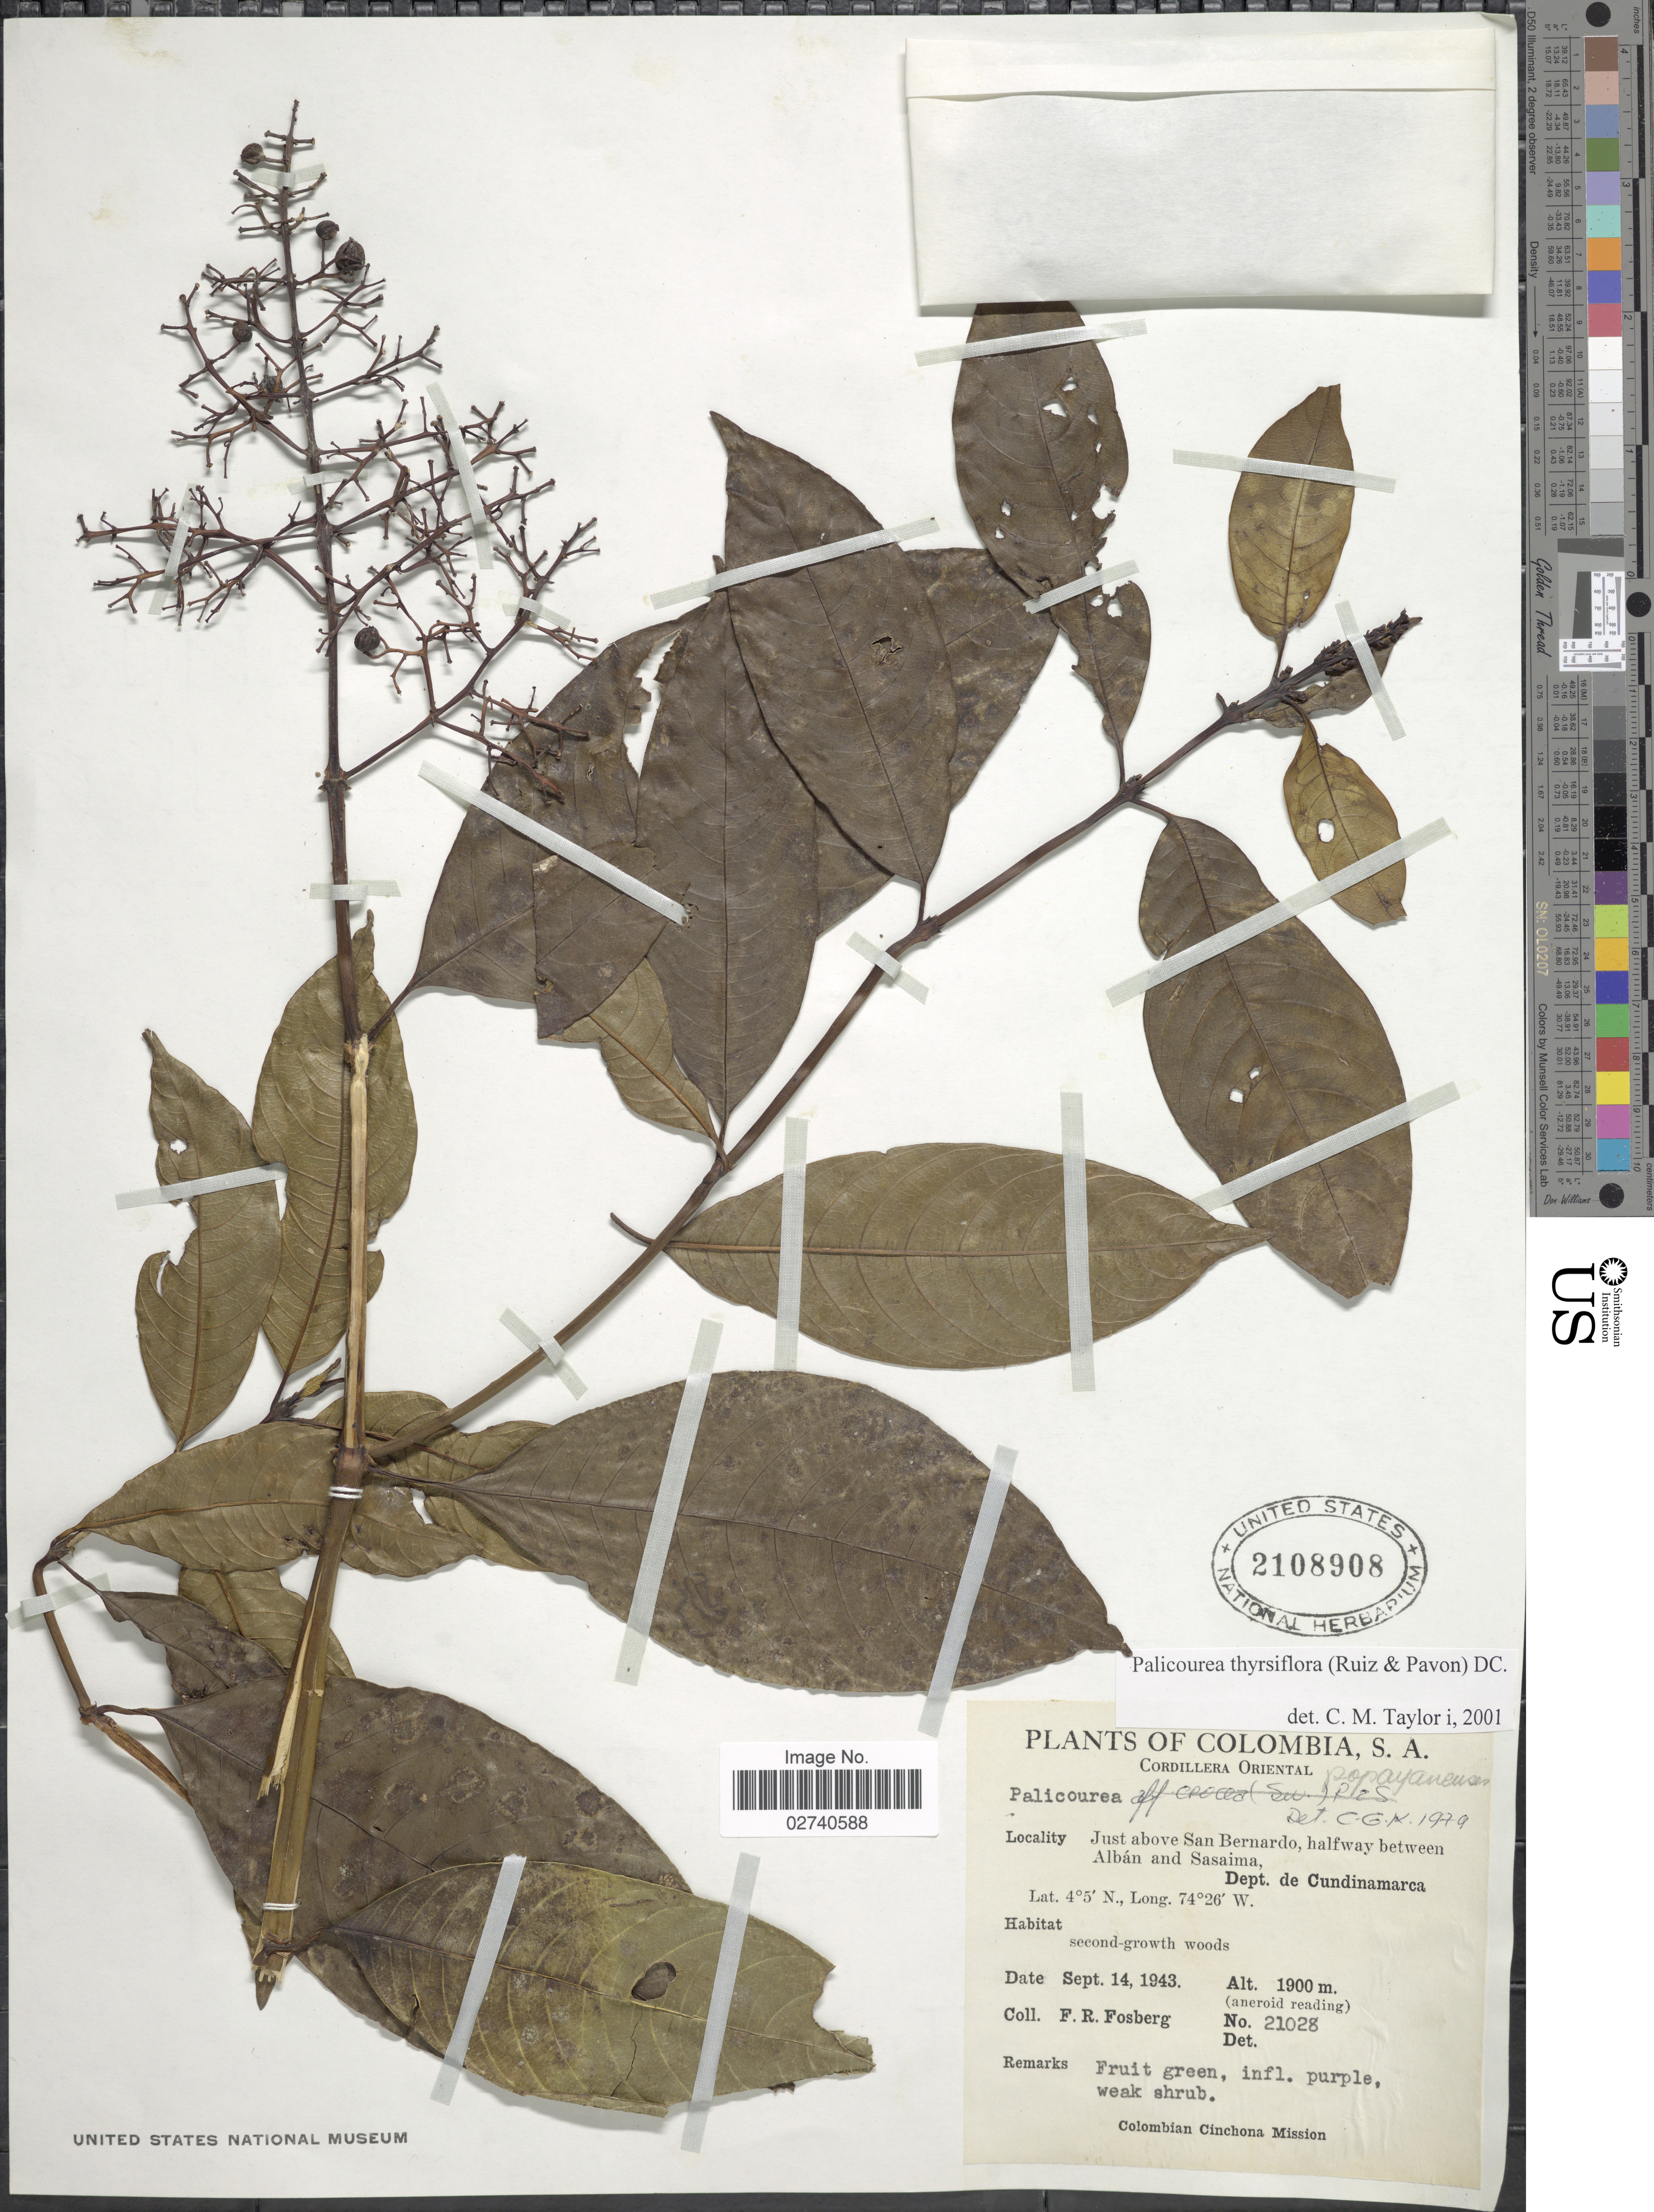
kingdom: Plantae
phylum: Tracheophyta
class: Magnoliopsida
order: Gentianales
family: Rubiaceae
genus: Palicourea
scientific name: Palicourea thyrsiflora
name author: (Ruiz & Pav.) DC.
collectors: F. R. Fosberg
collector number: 21028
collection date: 1943-09-14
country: Colombia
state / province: Cundinamarca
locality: Cordillera Oriental. Just above San Bernardo, halfway between Alban and Sasaima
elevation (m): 1900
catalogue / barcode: US 2108908